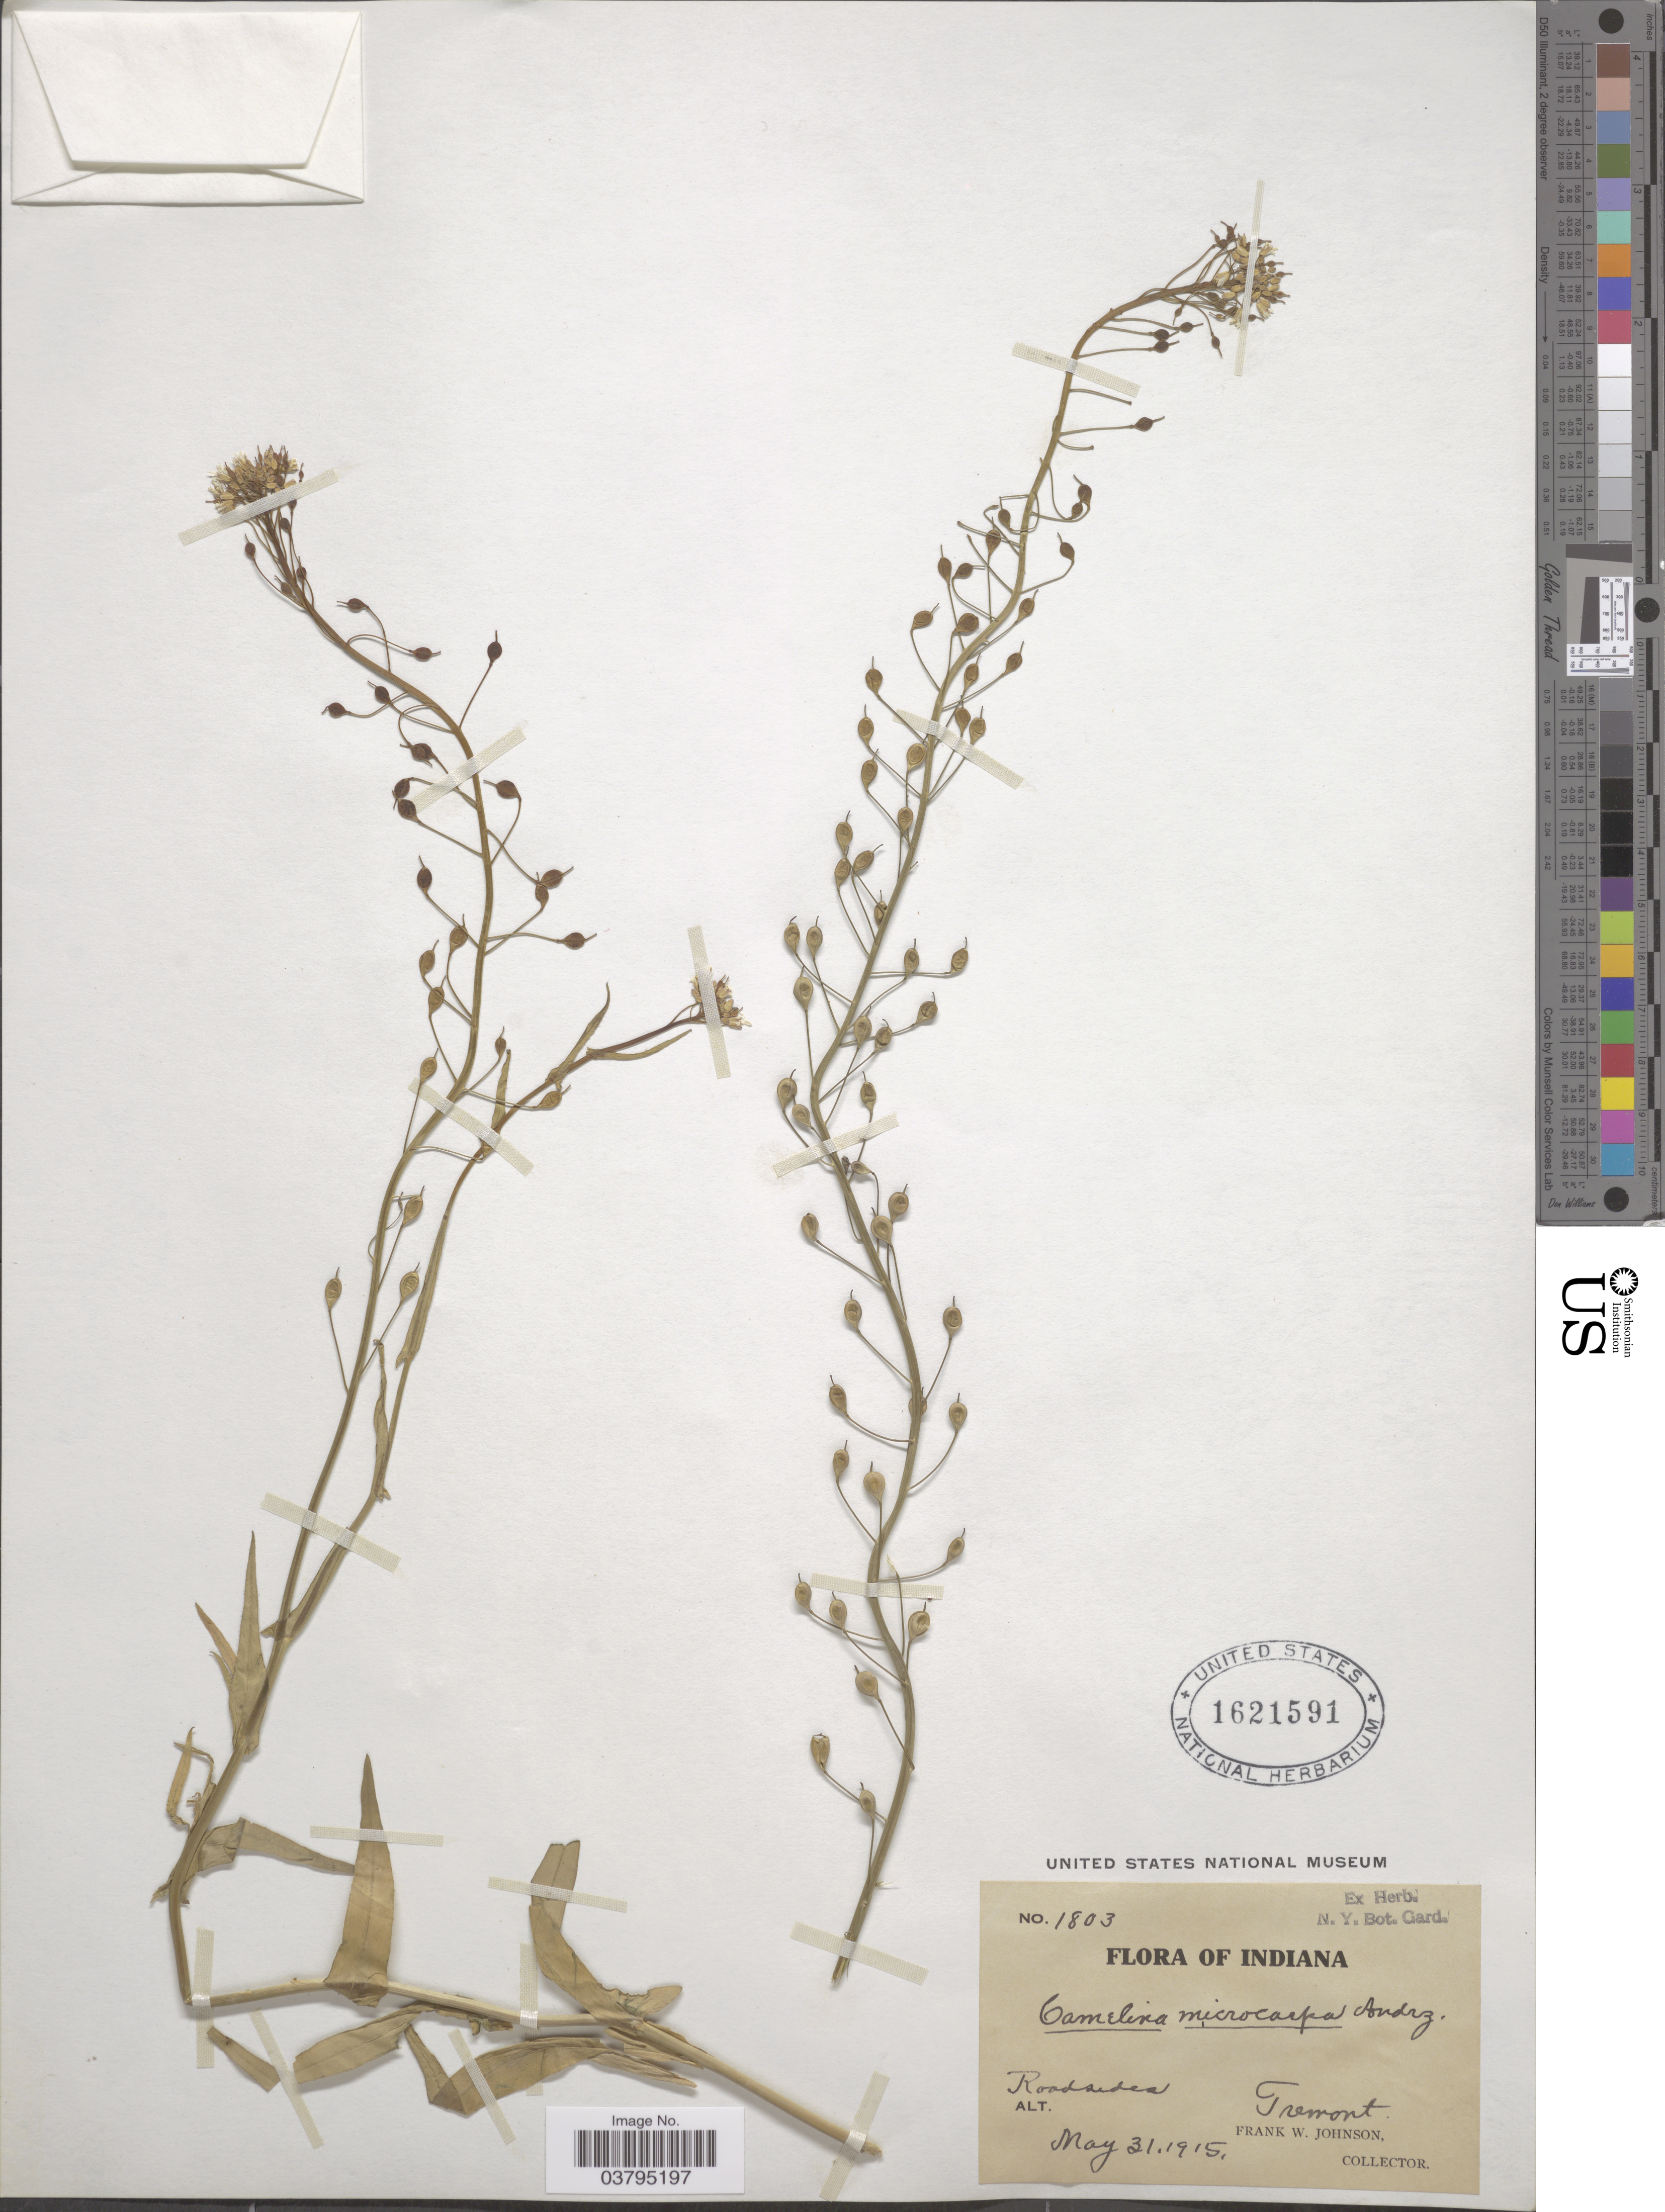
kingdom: Plantae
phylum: Tracheophyta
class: Magnoliopsida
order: Brassicales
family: Brassicaceae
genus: Camelina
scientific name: Camelina microcarpa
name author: DC.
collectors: F. W. Johnson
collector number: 1803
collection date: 1915-05-31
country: United States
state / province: Indiana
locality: Roadsides, Tremont.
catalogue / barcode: US 1621591